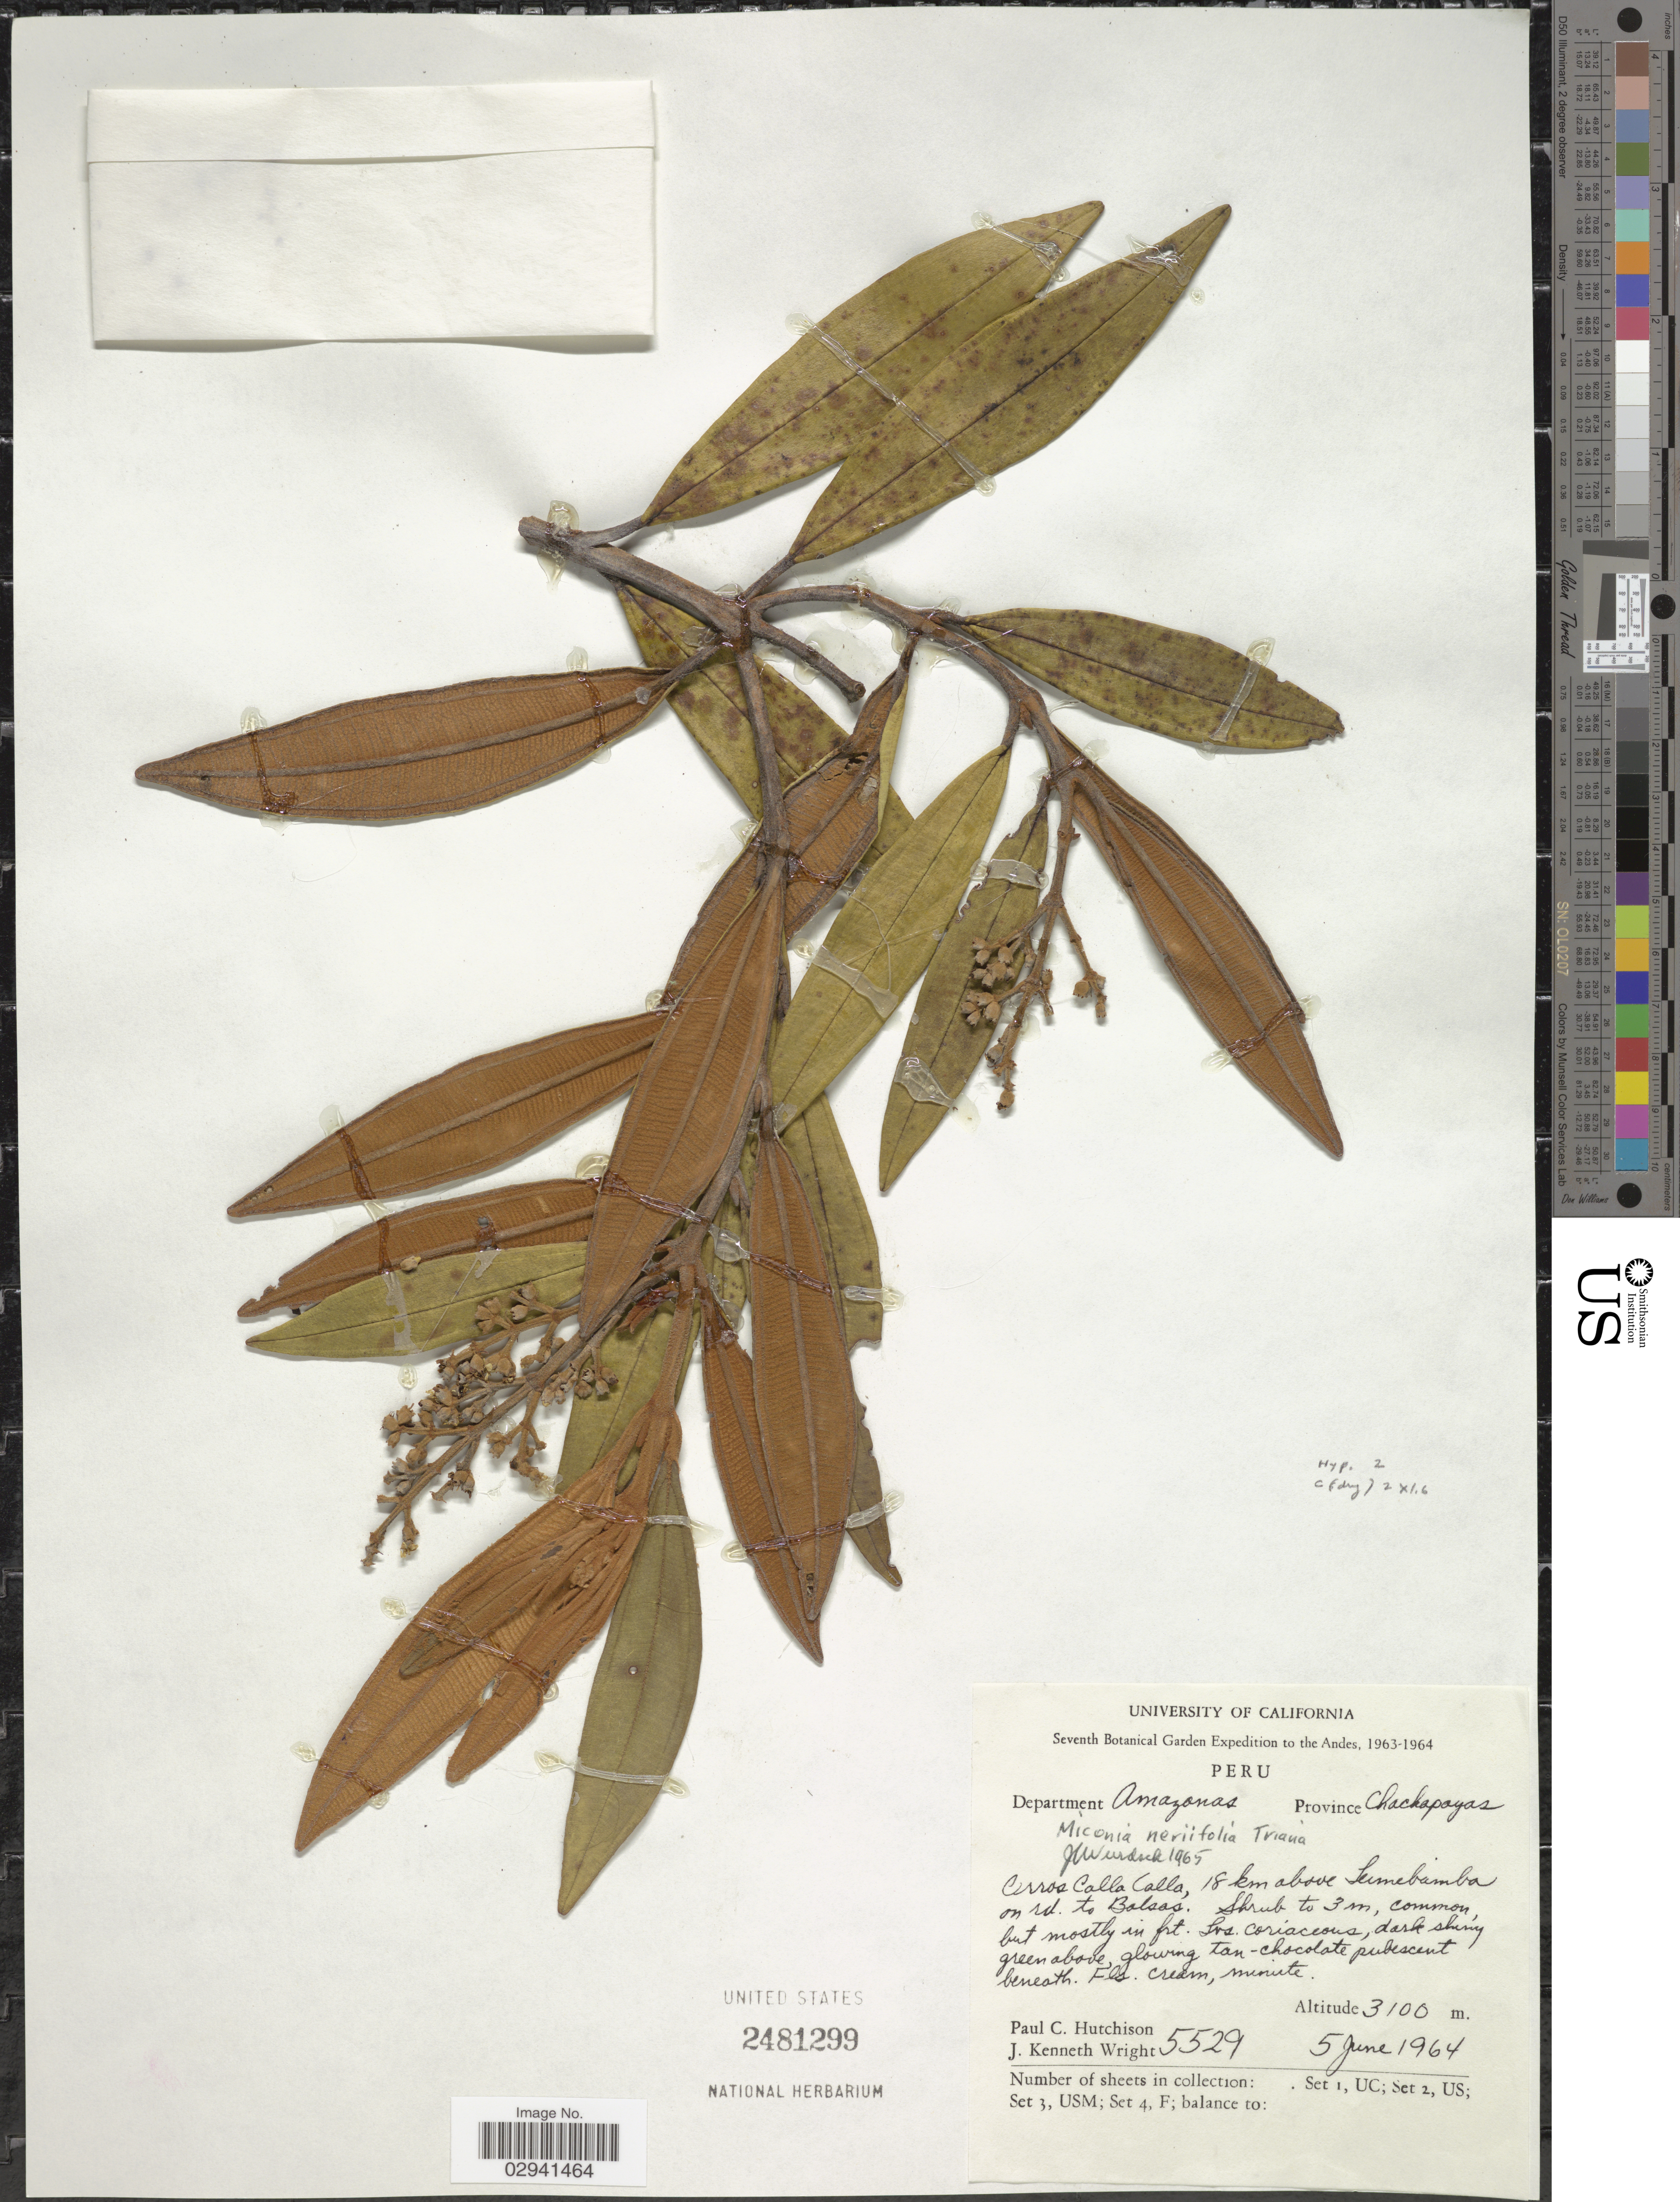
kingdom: Plantae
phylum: Tracheophyta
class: Magnoliopsida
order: Myrtales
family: Melastomataceae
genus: Miconia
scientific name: Miconia neriifolia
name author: Triana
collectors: P. C. Hutchison & J. K. Wright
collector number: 5529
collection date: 1964-06-05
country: Peru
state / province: Amazonas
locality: Department Amazonas, Province Chachapoyas, Cerros Calla Calla, 18 km above Sumebamba on rd. to Balsas.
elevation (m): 3100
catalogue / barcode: US 2481299